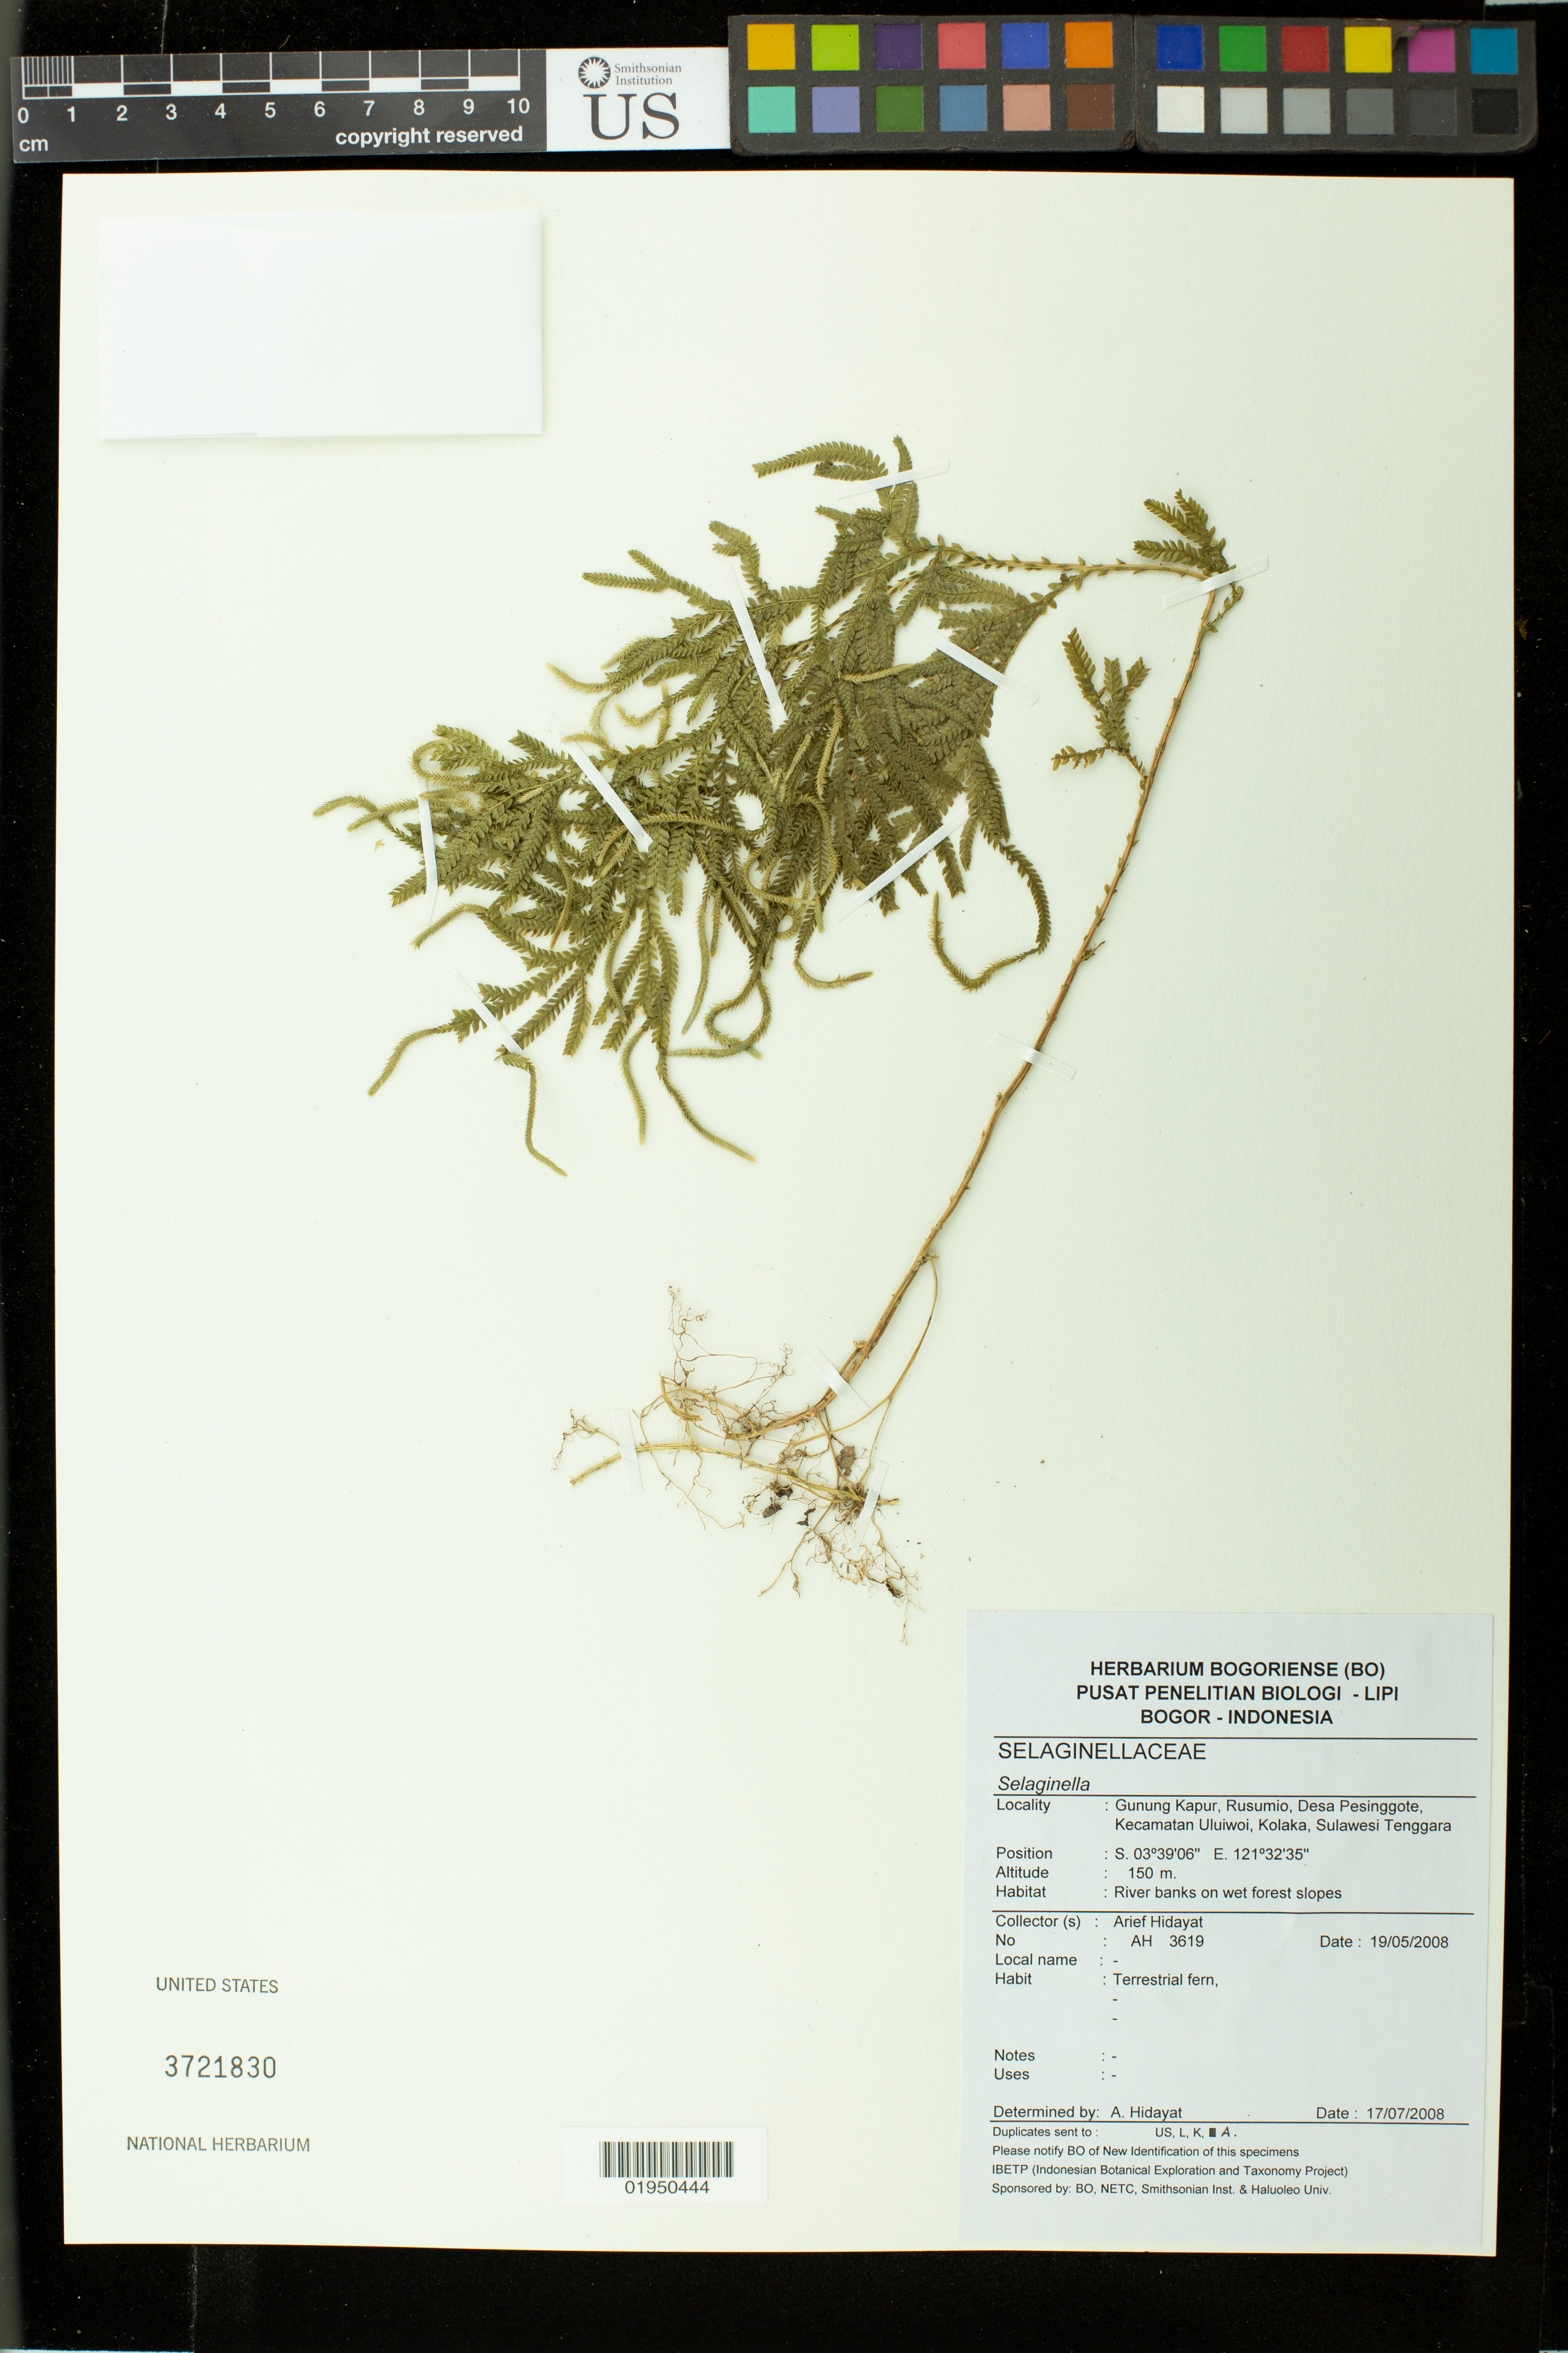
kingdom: Plantae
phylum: Tracheophyta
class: Lycopodiopsida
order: Selaginellales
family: Selaginellaceae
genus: Selaginella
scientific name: Selaginella sp.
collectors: A. Hidayat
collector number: AH 3619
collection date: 2008-05-19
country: Indonesia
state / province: Sulawesi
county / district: Sulawesi Tenggara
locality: Gunung Kapur, Rusumio, Desa Pesinggote, Kecamatan Uluiwoi, Kolaka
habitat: River banks on wet forest slopes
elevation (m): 150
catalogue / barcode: US 3721830